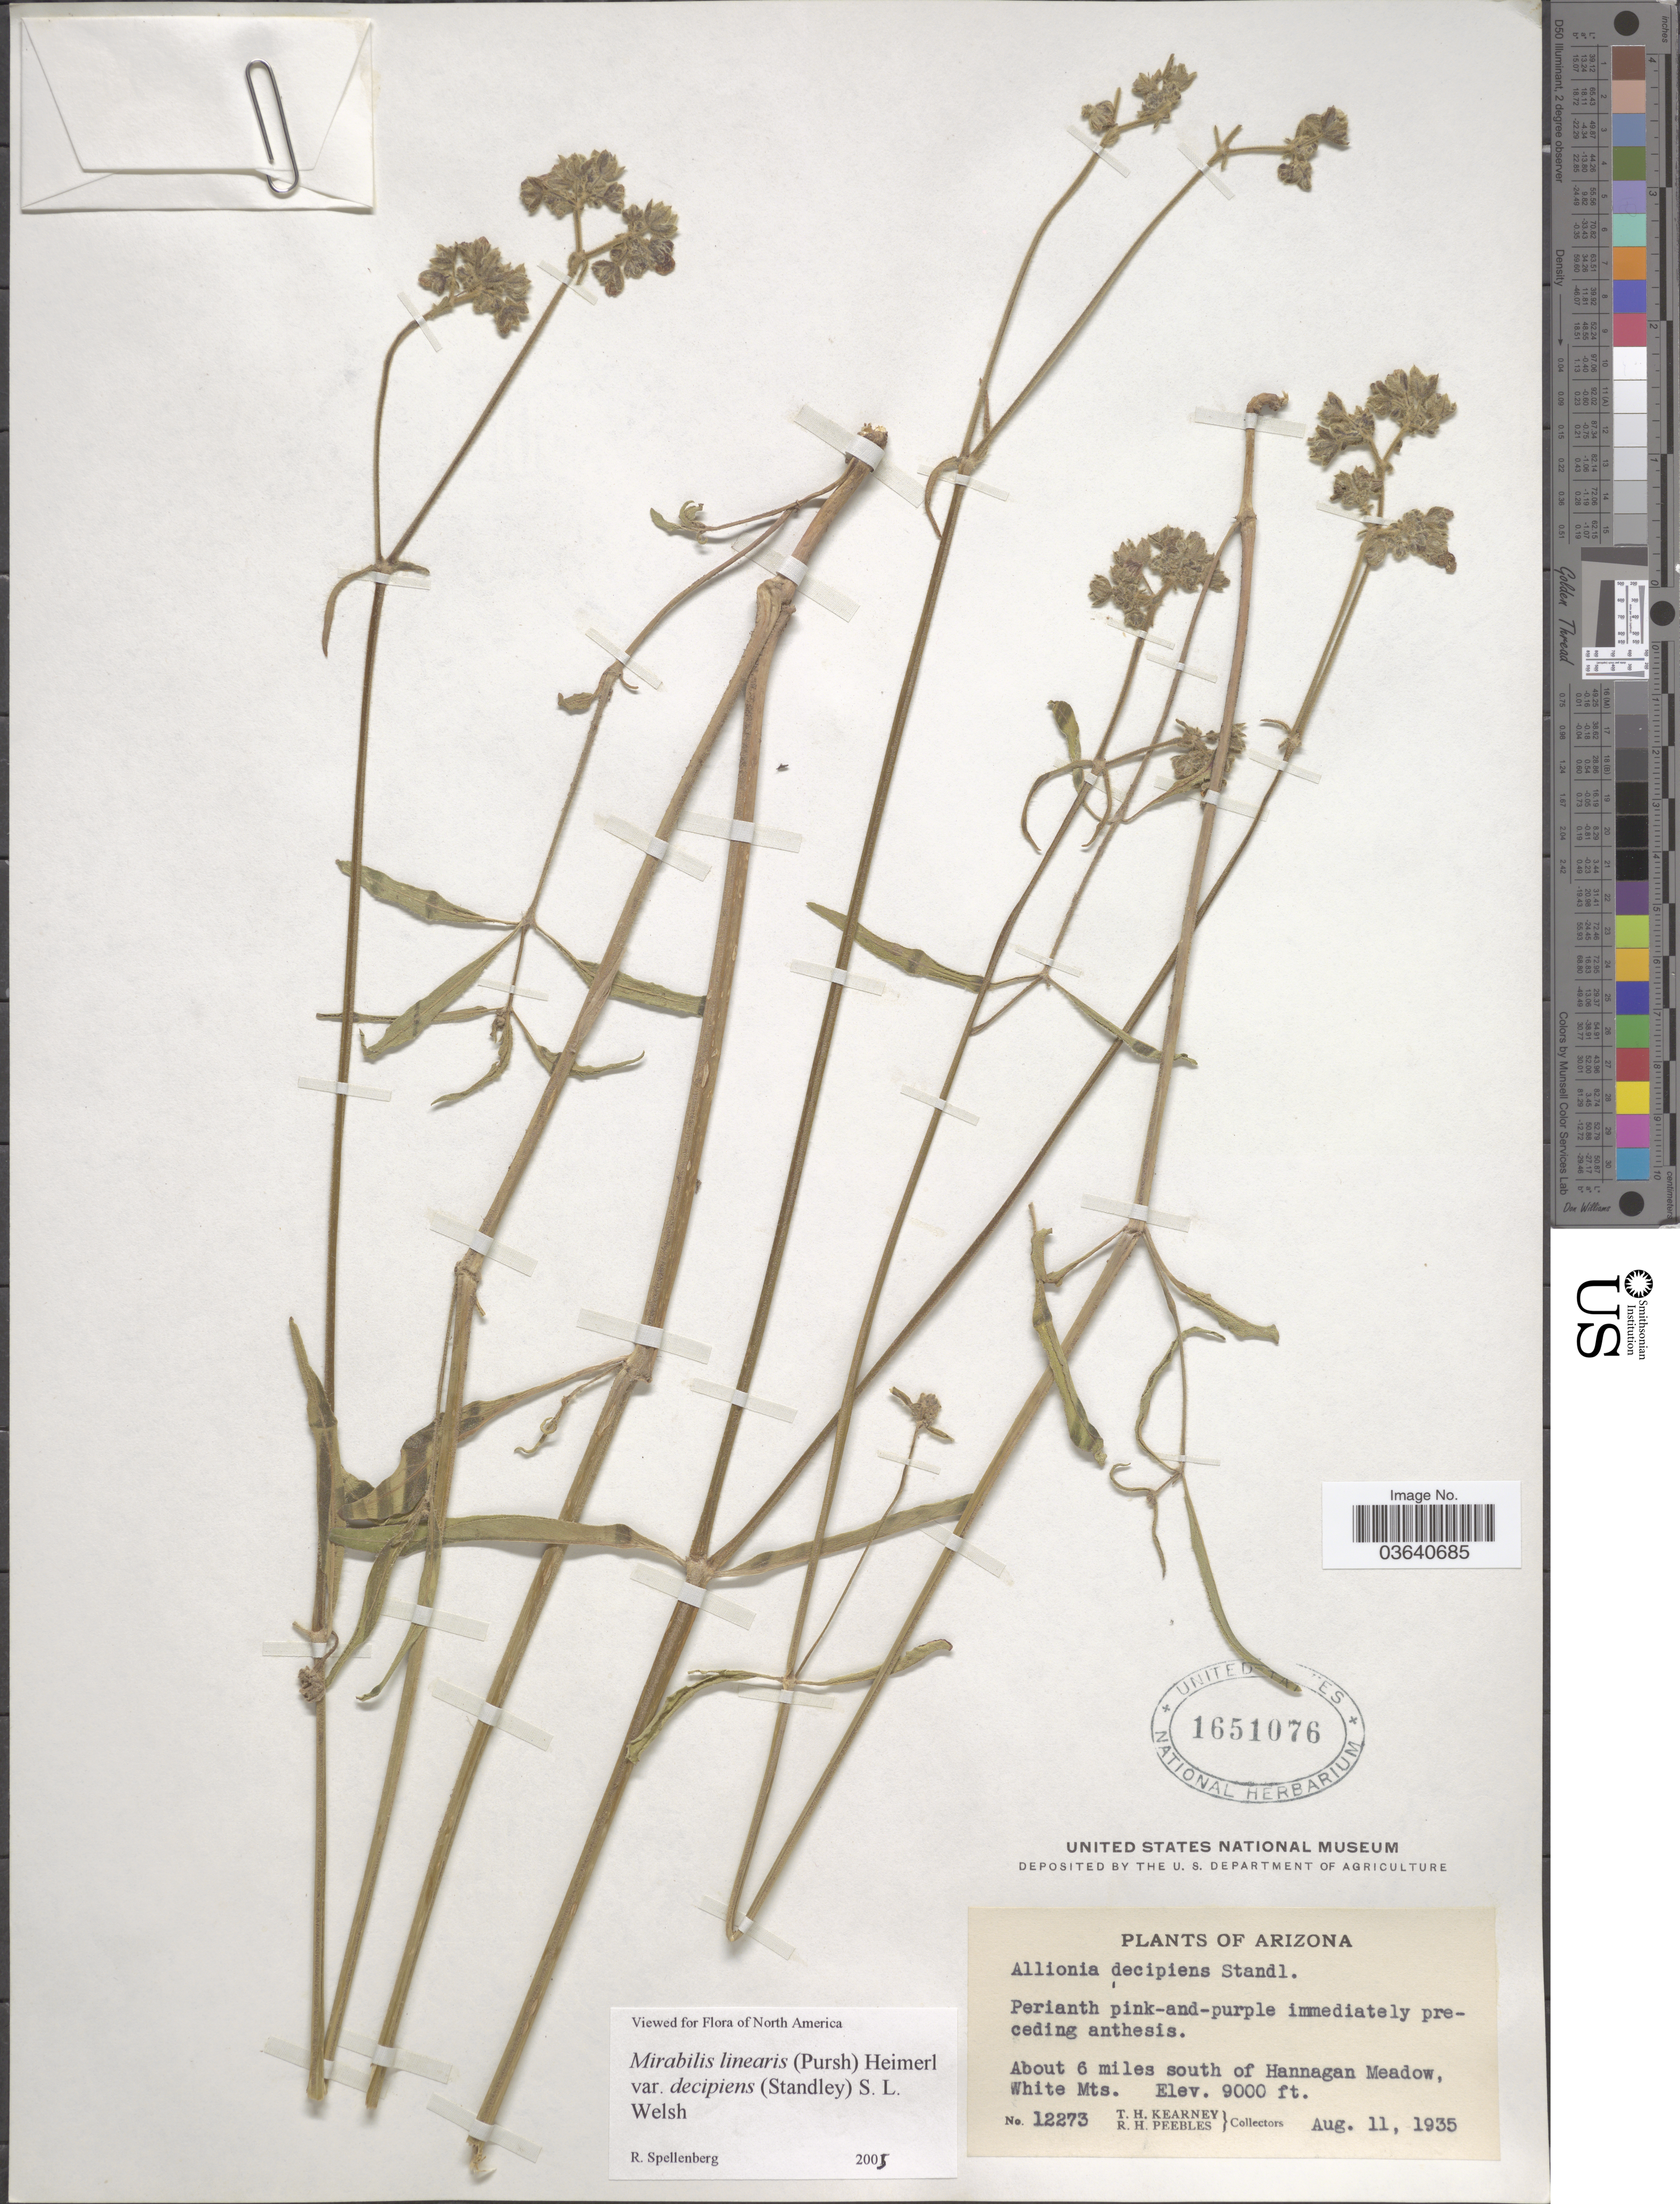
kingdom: Plantae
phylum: Tracheophyta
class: Magnoliopsida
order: Caryophyllales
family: Nyctaginaceae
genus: Mirabilis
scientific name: Mirabilis linearis var. decipiens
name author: (Standl.) S.L. Welsh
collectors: T. H. Kearney & R. H. Peebles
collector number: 12273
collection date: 1935-08-11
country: United States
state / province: Arizona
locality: About 6 miles south of Hannagan Meadow, White Mts.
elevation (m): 2743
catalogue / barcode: US 1651076